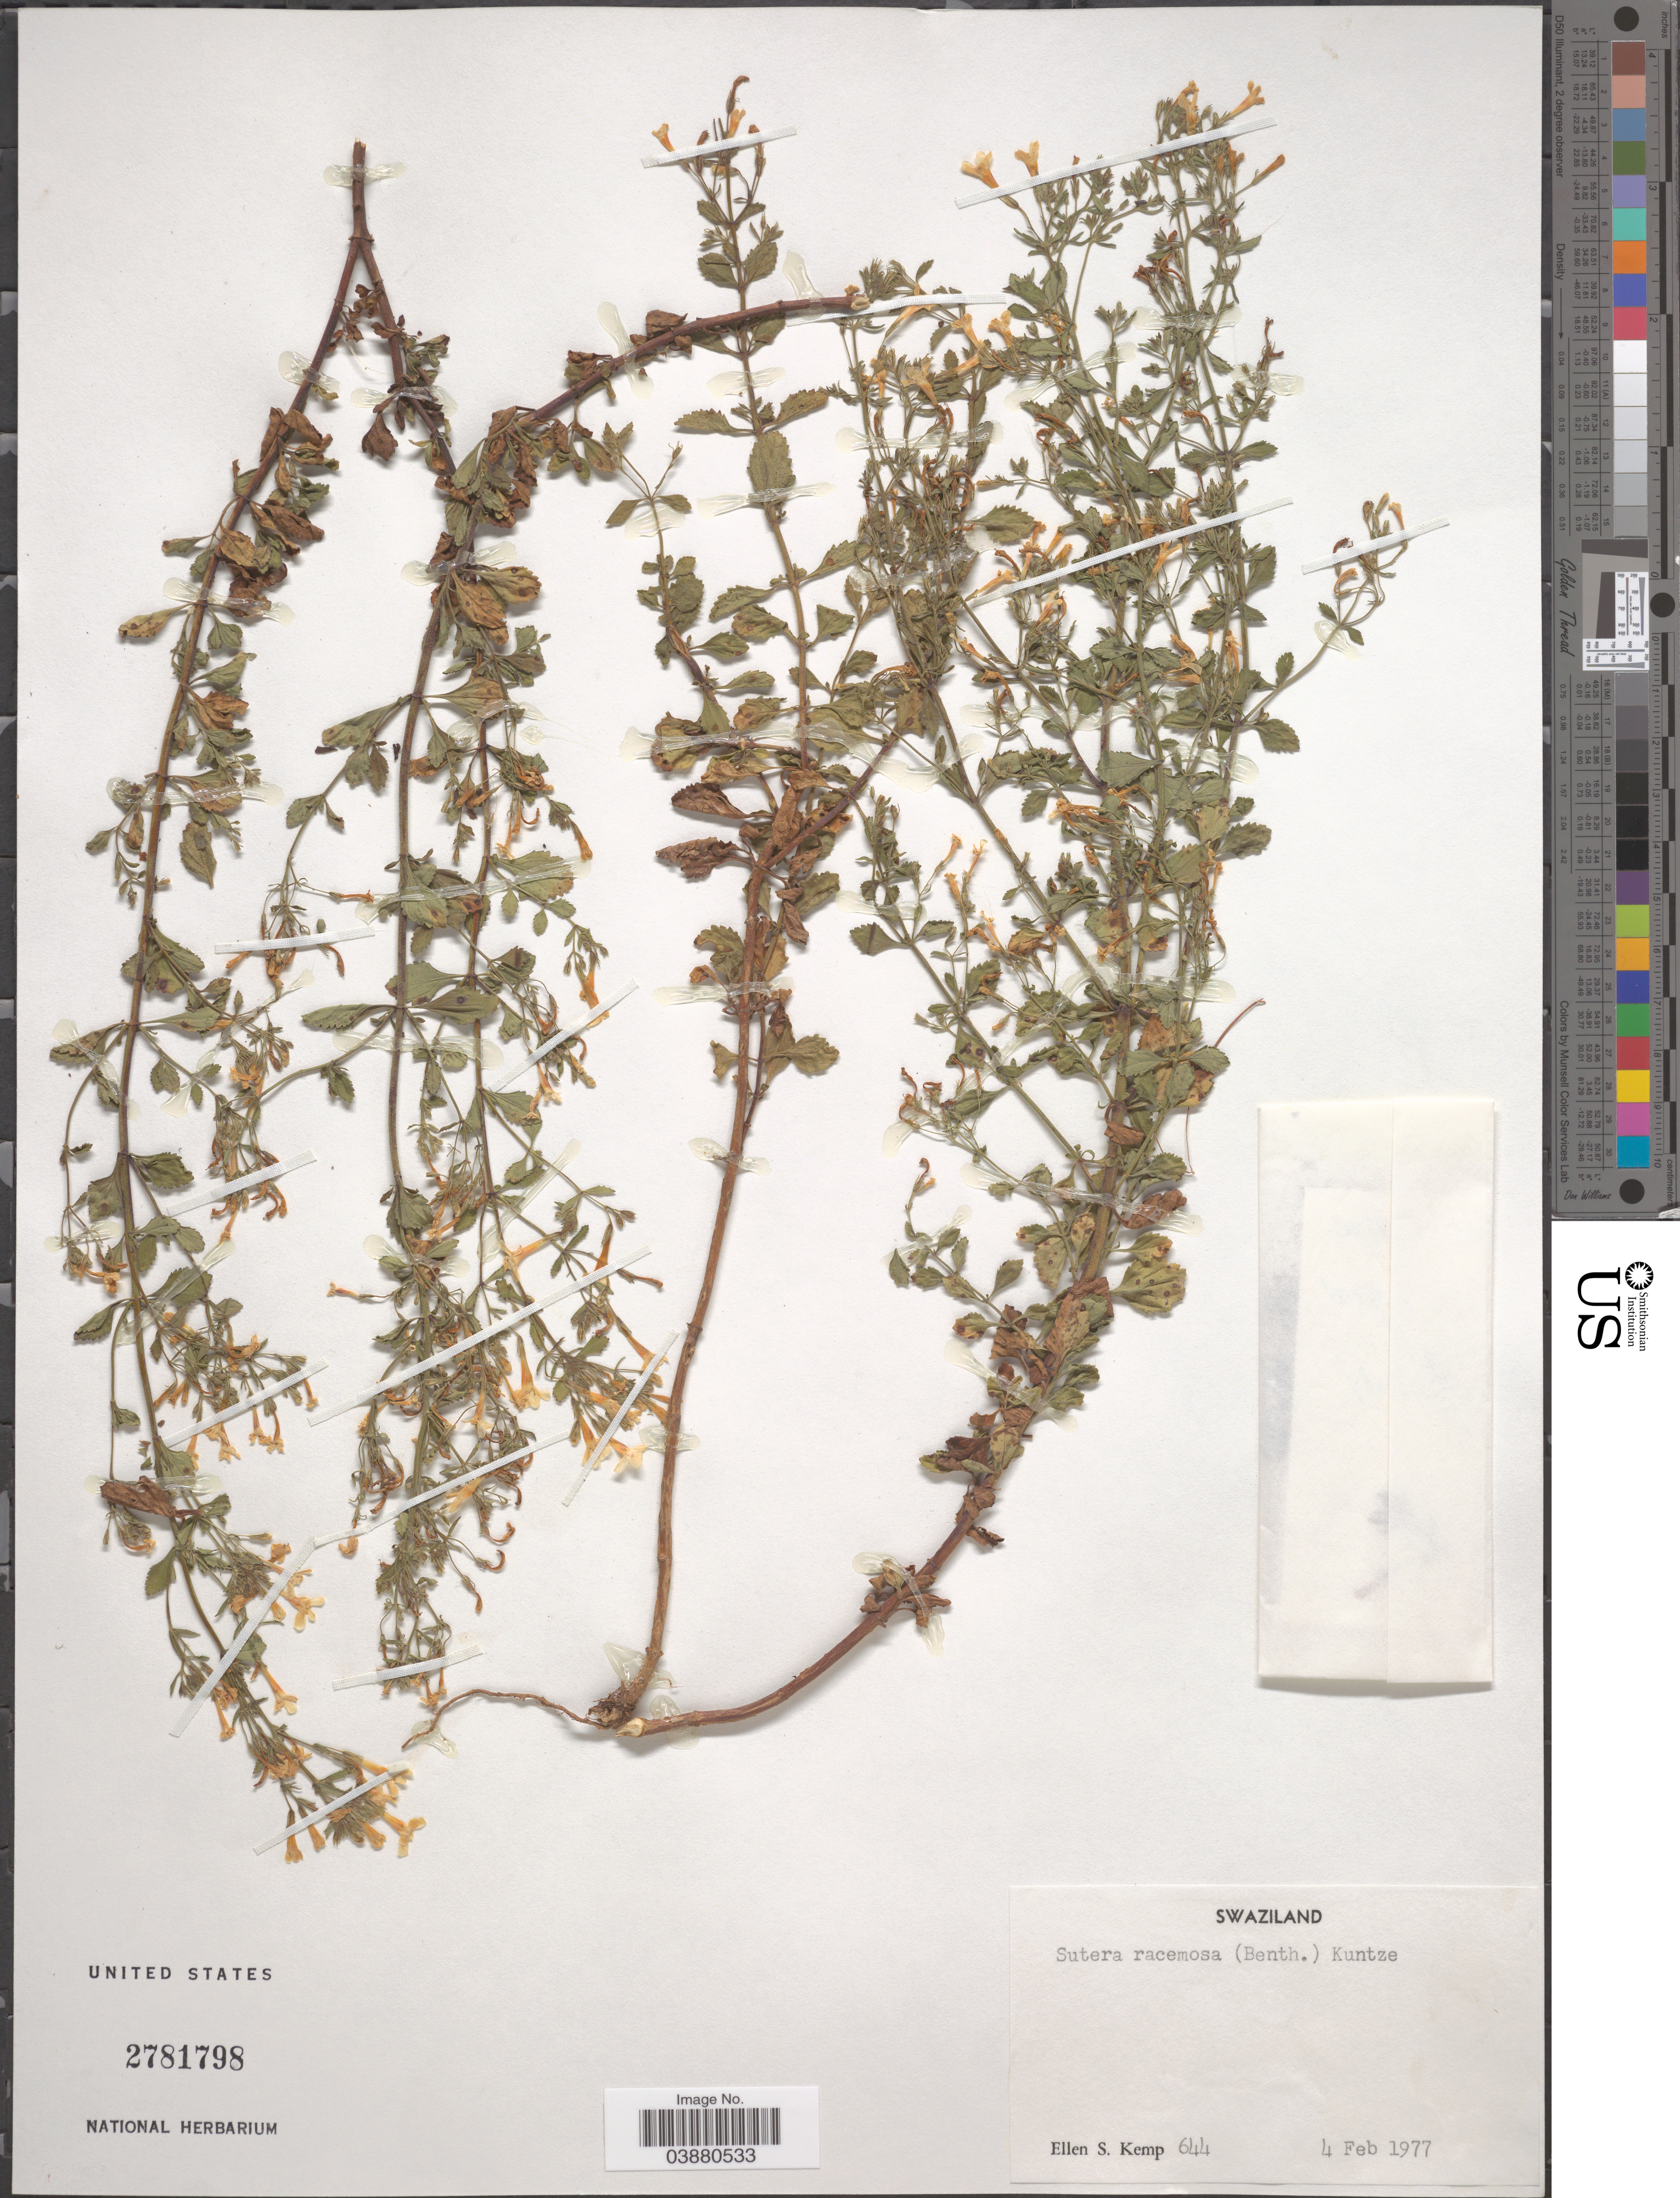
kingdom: Plantae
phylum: Tracheophyta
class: Magnoliopsida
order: Lamiales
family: Scrophulariaceae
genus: Sutera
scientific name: Sutera racemosa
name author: (Benth.) Kuntze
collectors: E. S. Kemp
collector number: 644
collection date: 1977-02-04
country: Eswatini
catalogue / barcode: US 2781798